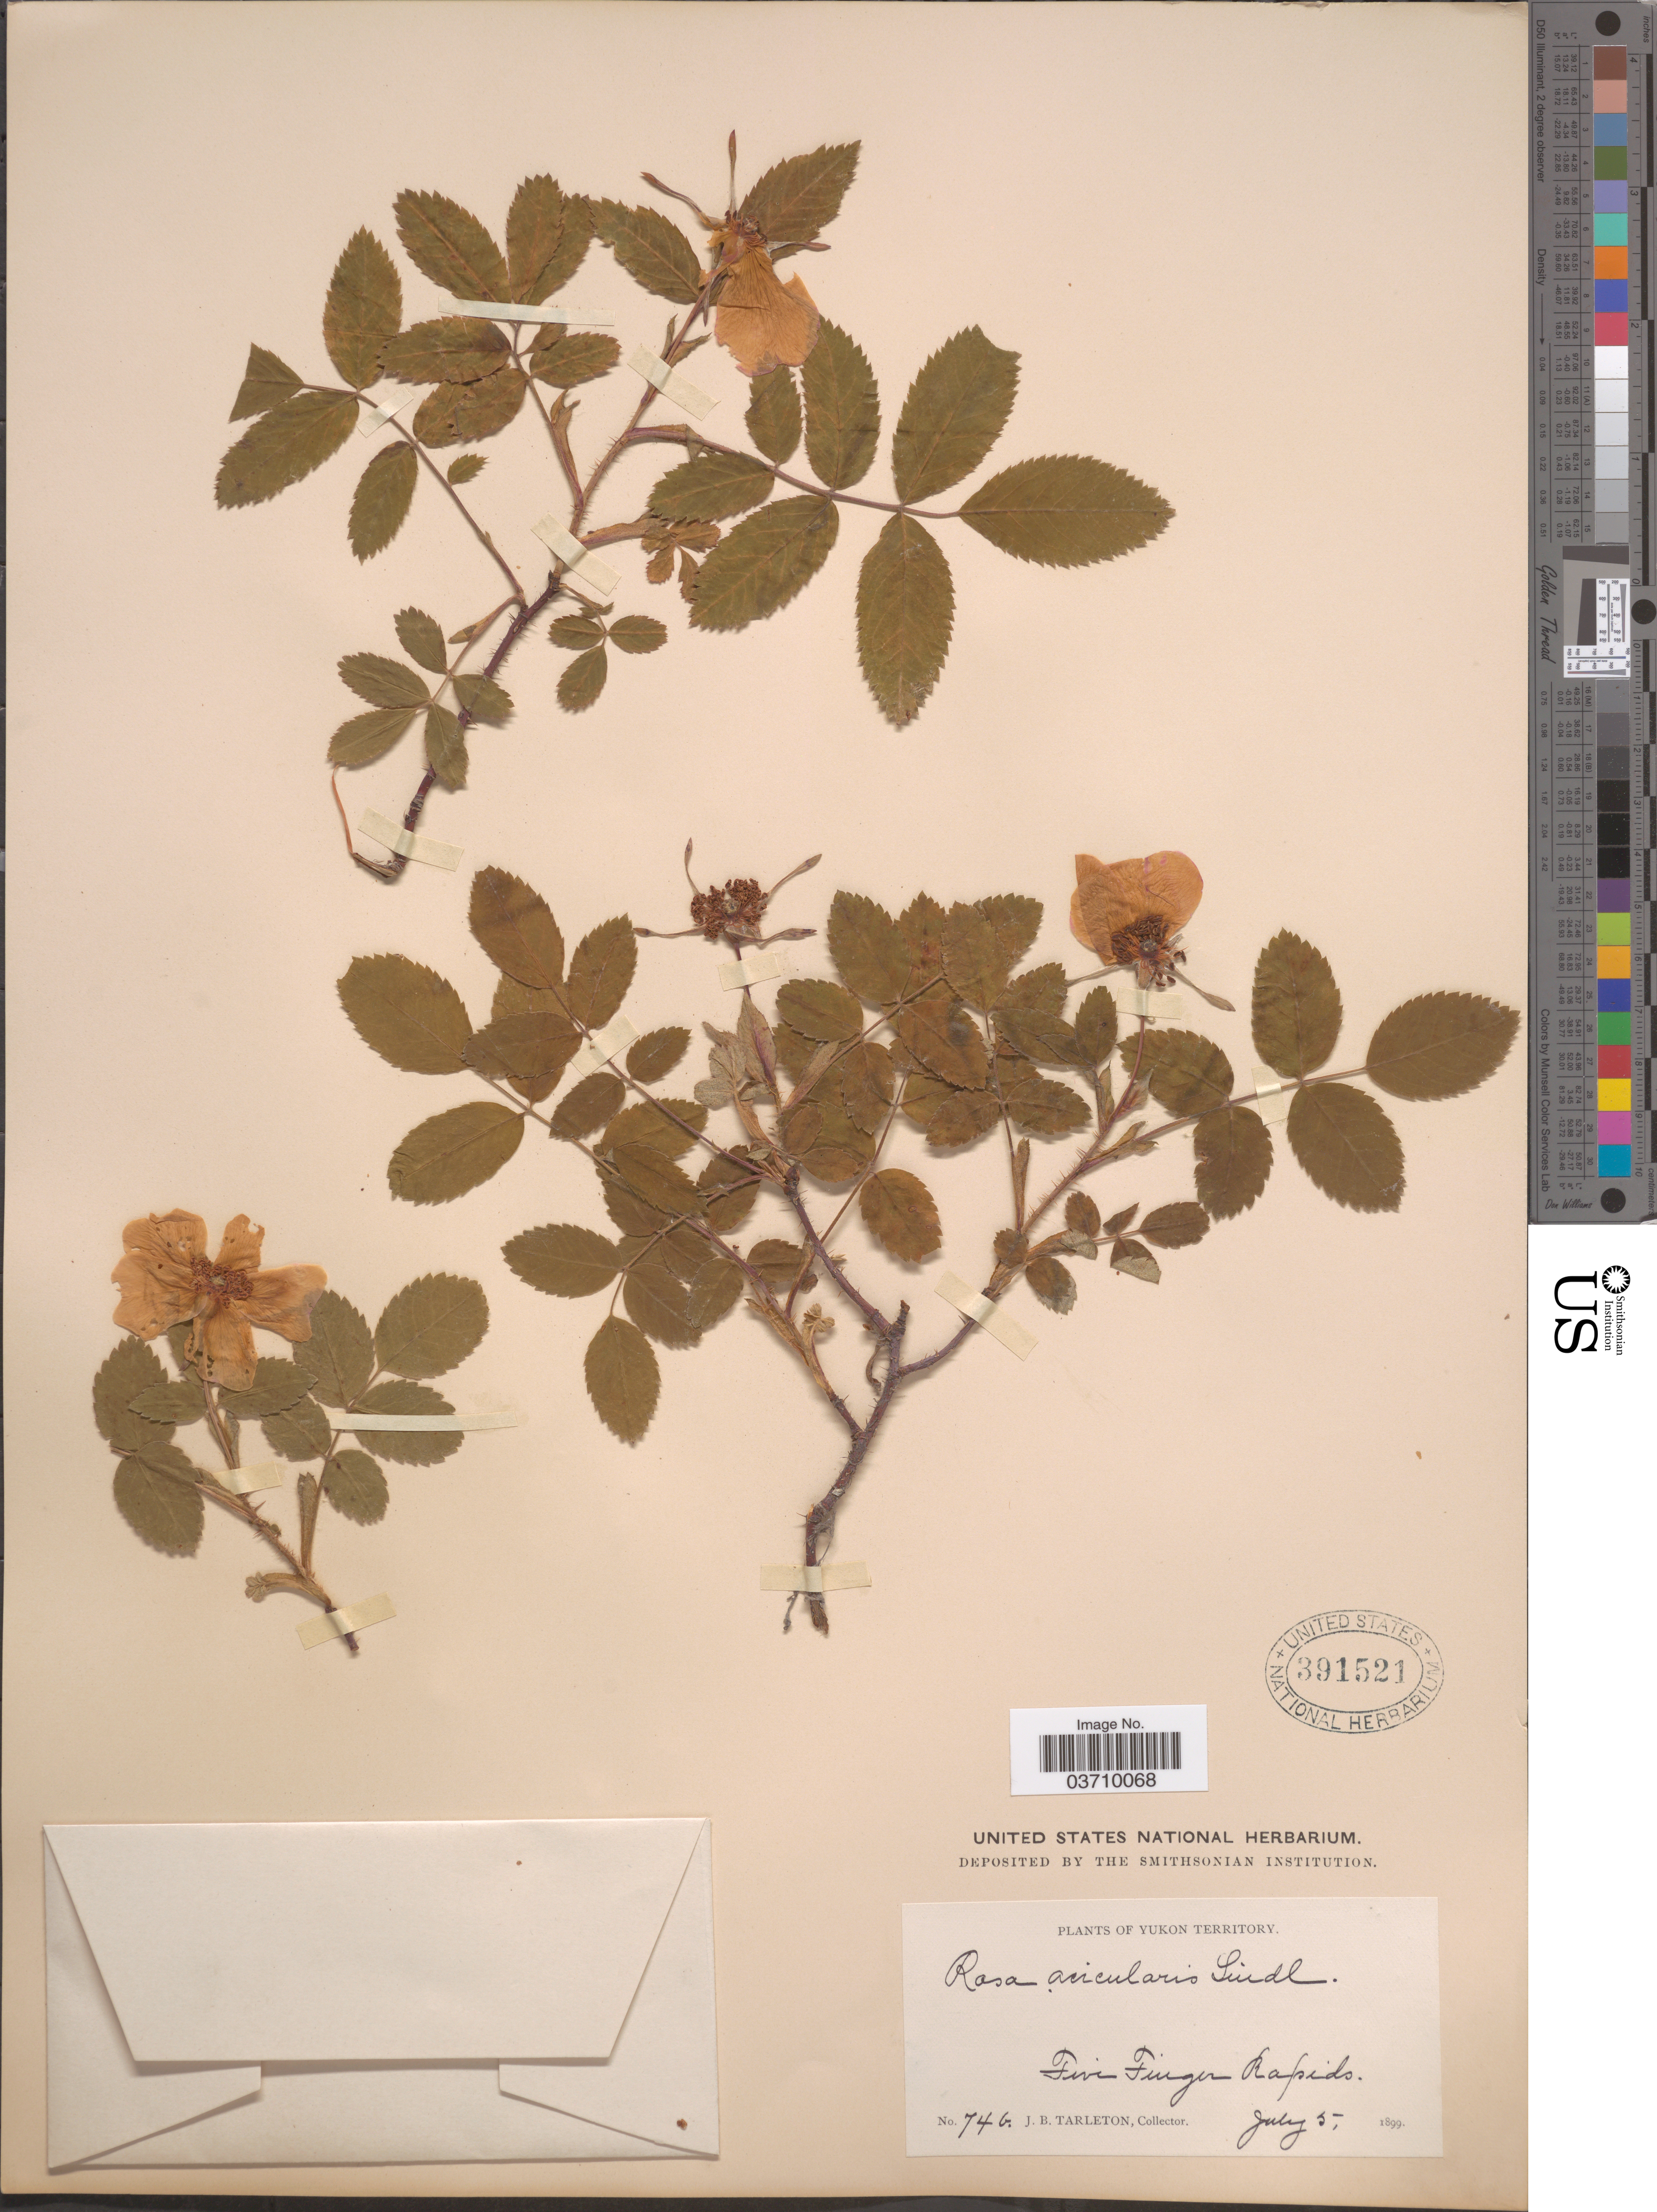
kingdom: Plantae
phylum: Tracheophyta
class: Magnoliopsida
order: Rosales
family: Rosaceae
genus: Rosa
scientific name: Rosa acicularis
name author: Lindl.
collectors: J. Tarleton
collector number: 74b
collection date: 1899-07-05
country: Canada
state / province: Yukon Territory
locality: Five Finger Rapids.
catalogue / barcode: US 391521